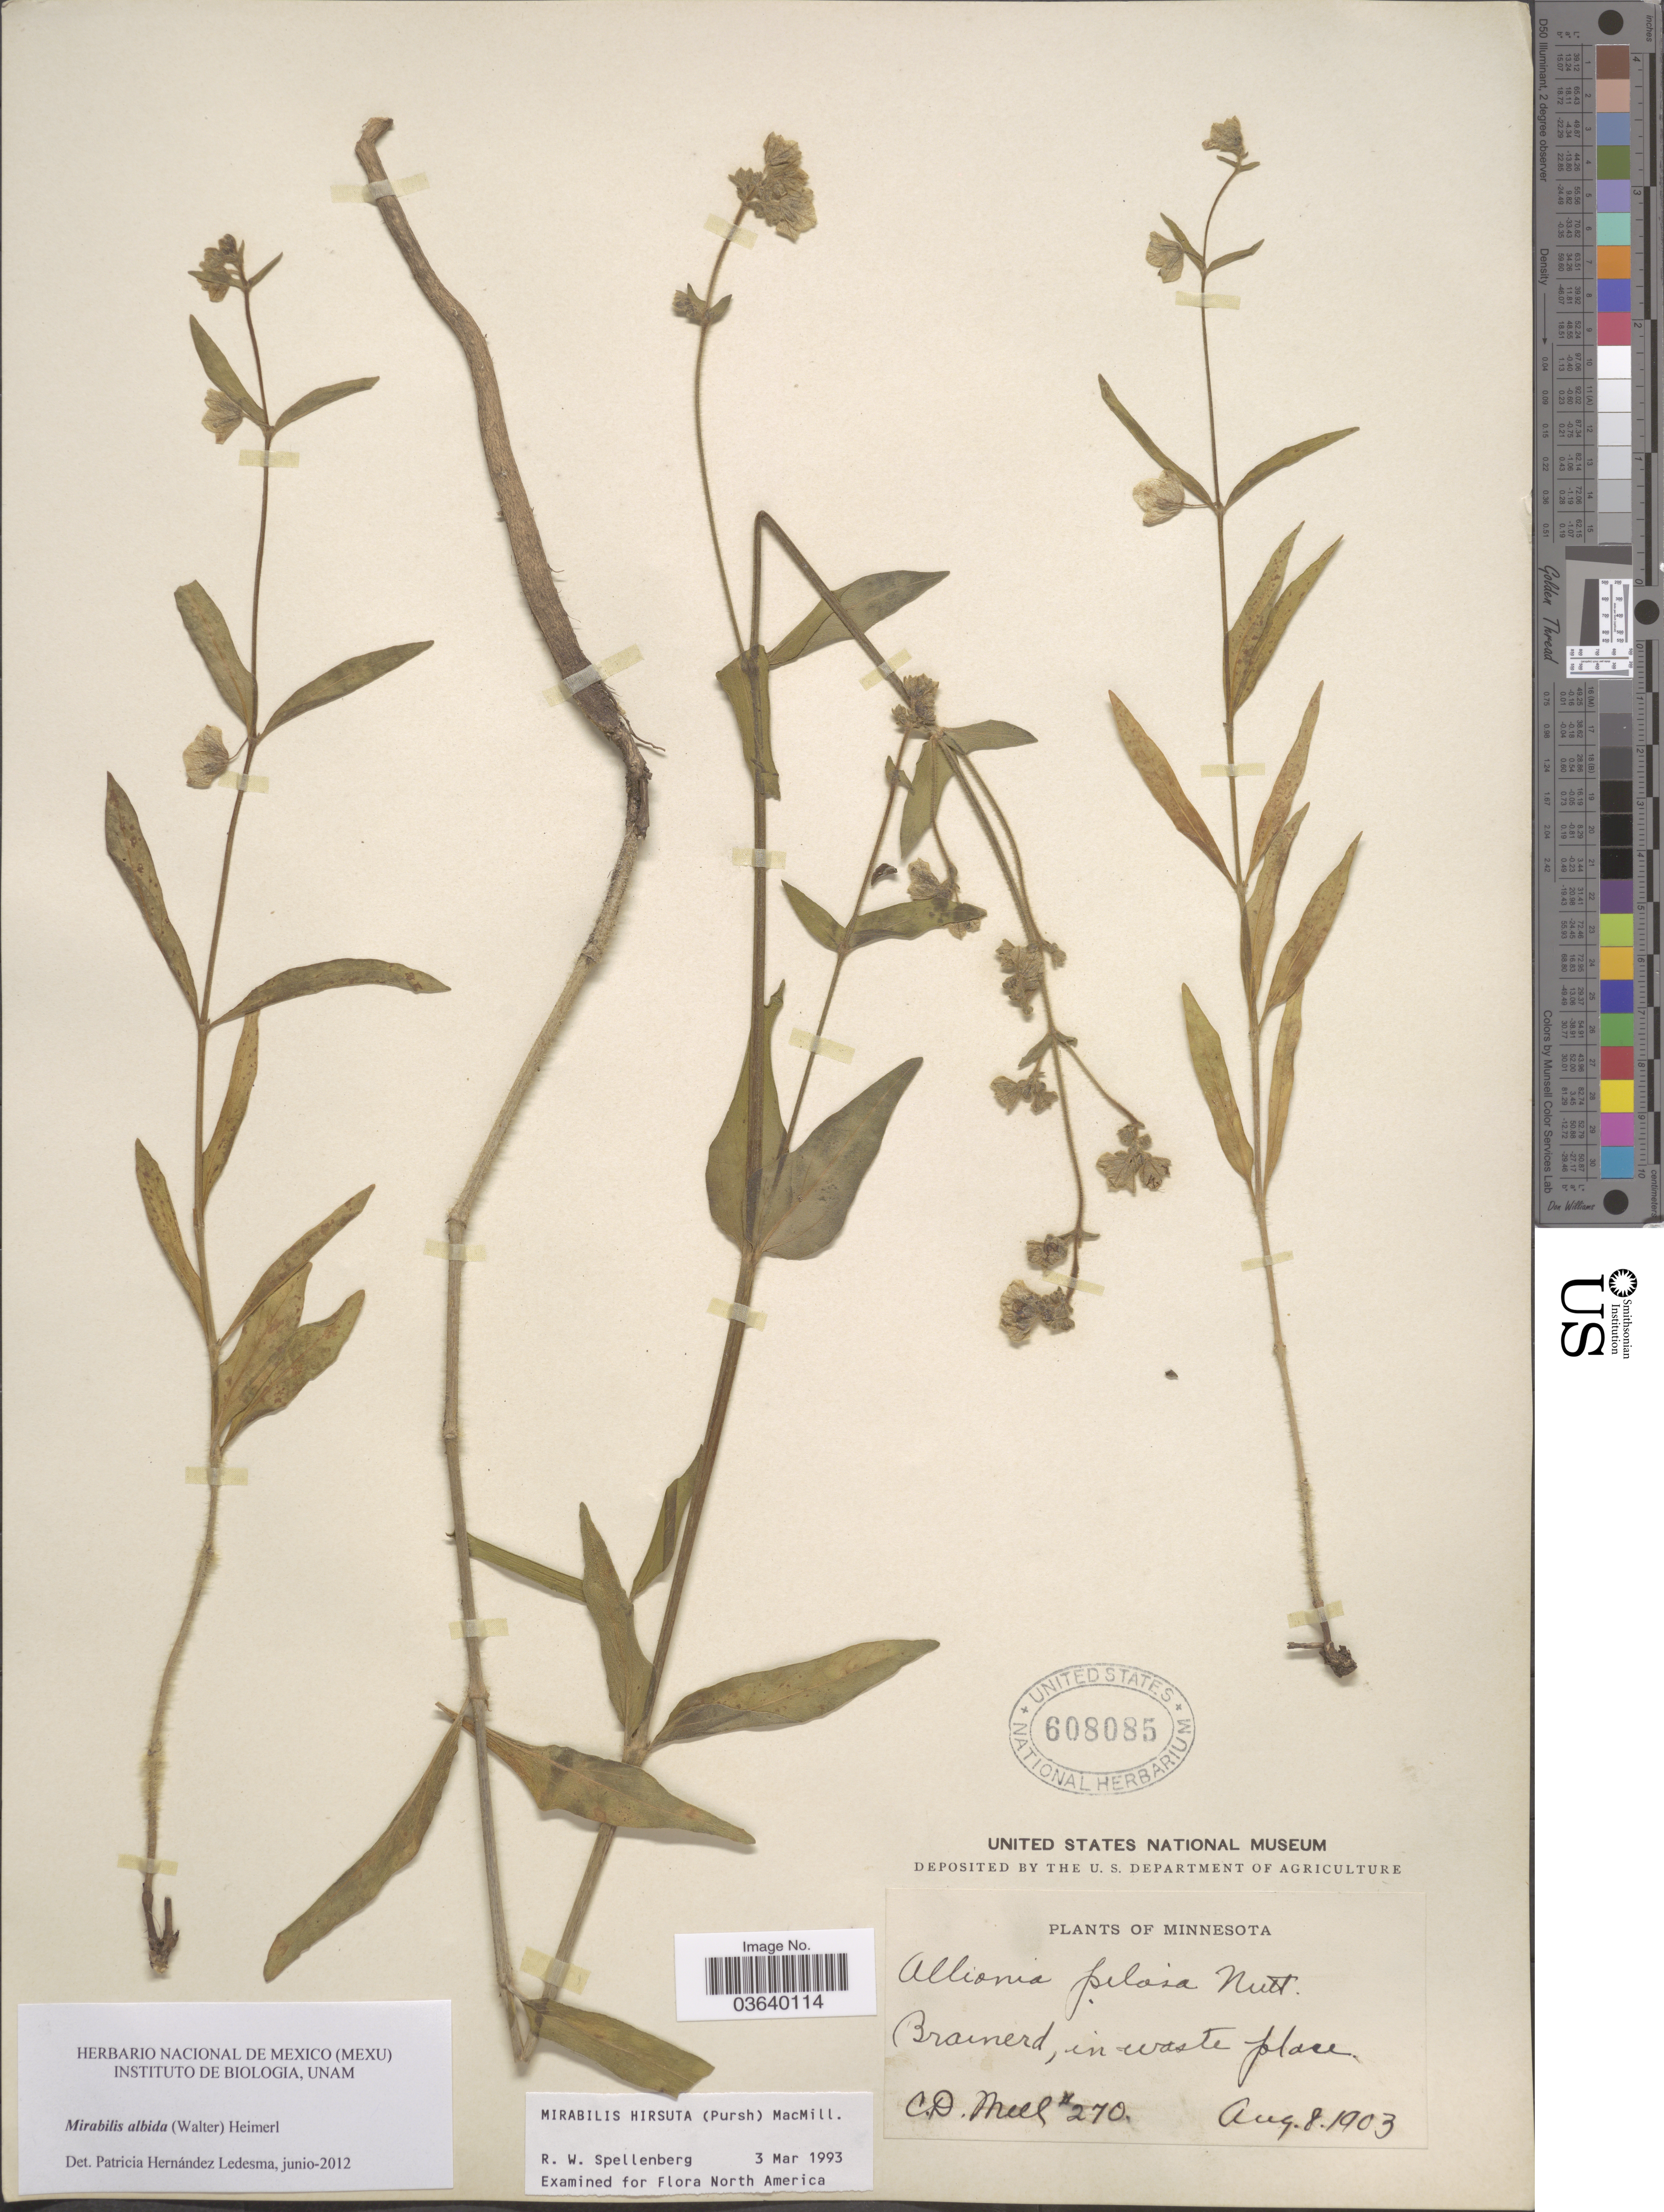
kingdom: Plantae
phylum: Tracheophyta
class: Magnoliopsida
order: Caryophyllales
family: Nyctaginaceae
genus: Mirabilis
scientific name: Mirabilis albida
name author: (Walter) Heimerl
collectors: C. Meel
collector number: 270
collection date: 1903-08-08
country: United States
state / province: Minnesota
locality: Brainerd.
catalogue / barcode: US 608085